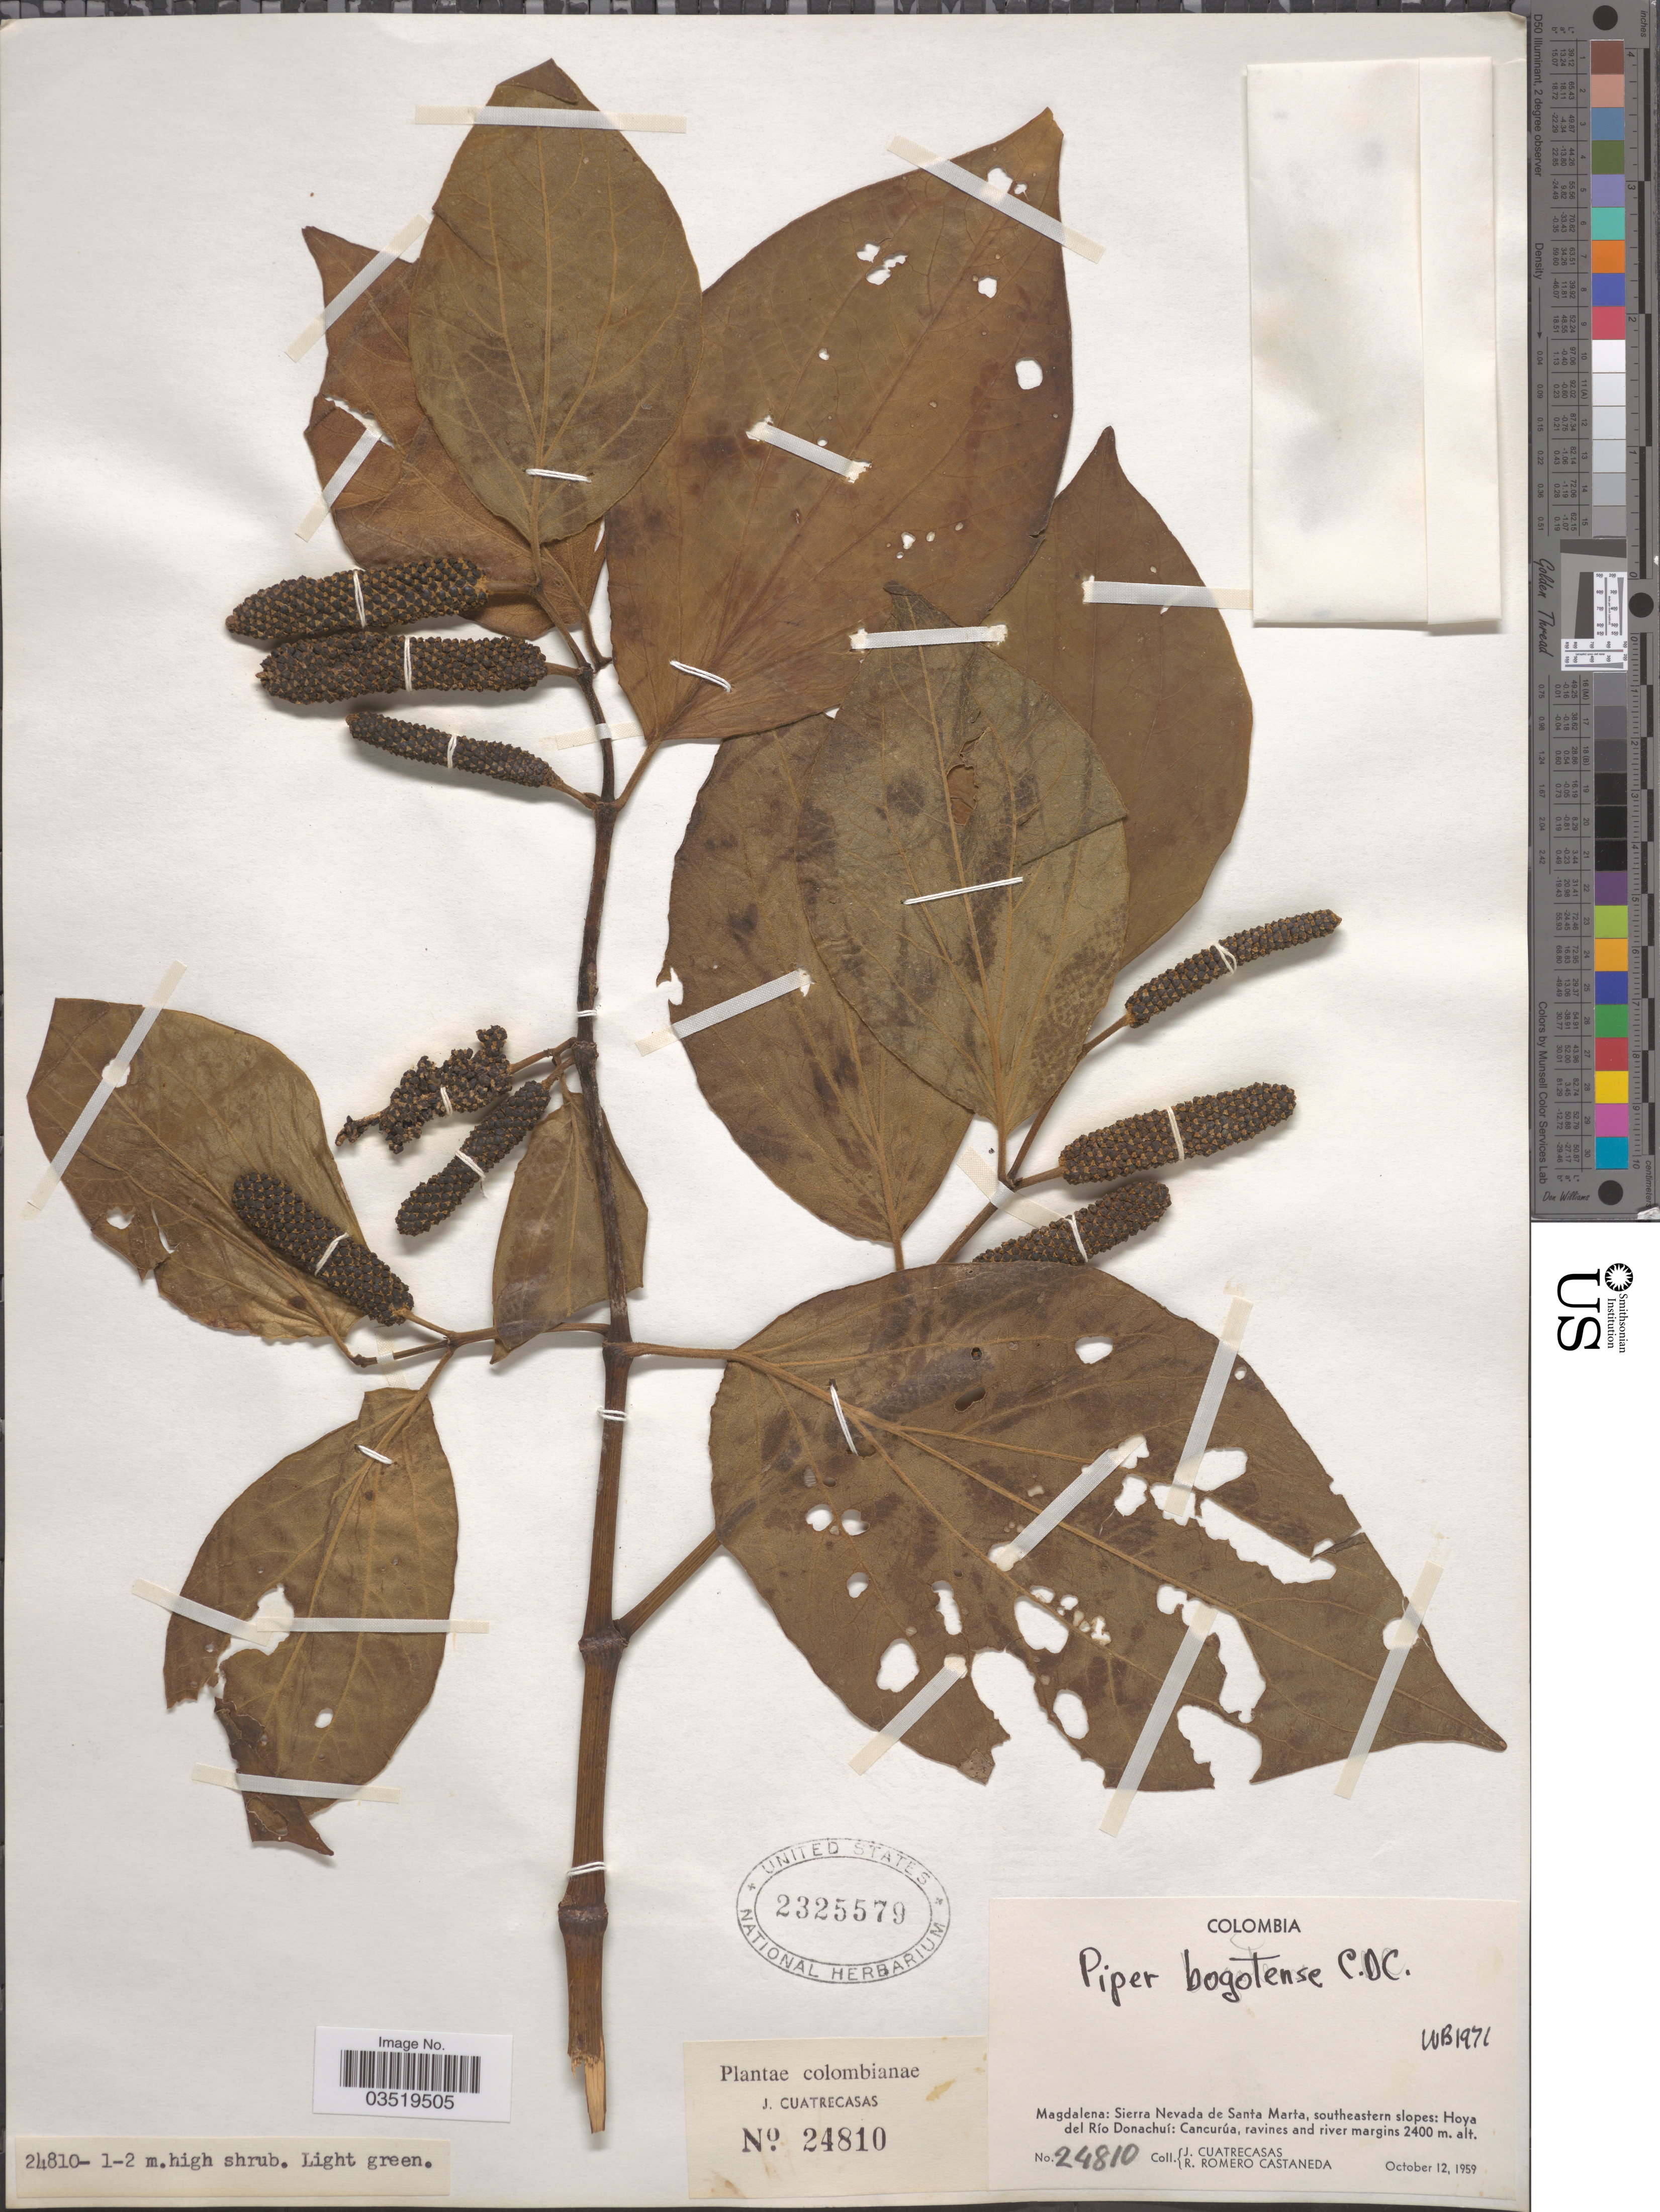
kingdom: Plantae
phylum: Tracheophyta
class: Magnoliopsida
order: Piperales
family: Piperaceae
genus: Piper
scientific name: Piper bogotense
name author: C. DC.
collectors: J. Cuatrecasas & R. Romero Castañeda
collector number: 24810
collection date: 1959-10-12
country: Colombia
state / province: Magdalena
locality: Sierra Nevada de Santa Marta, southeastern slopes: Hoya del Río Donachuí: Cancurúa.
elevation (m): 2400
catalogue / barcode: US 2325579